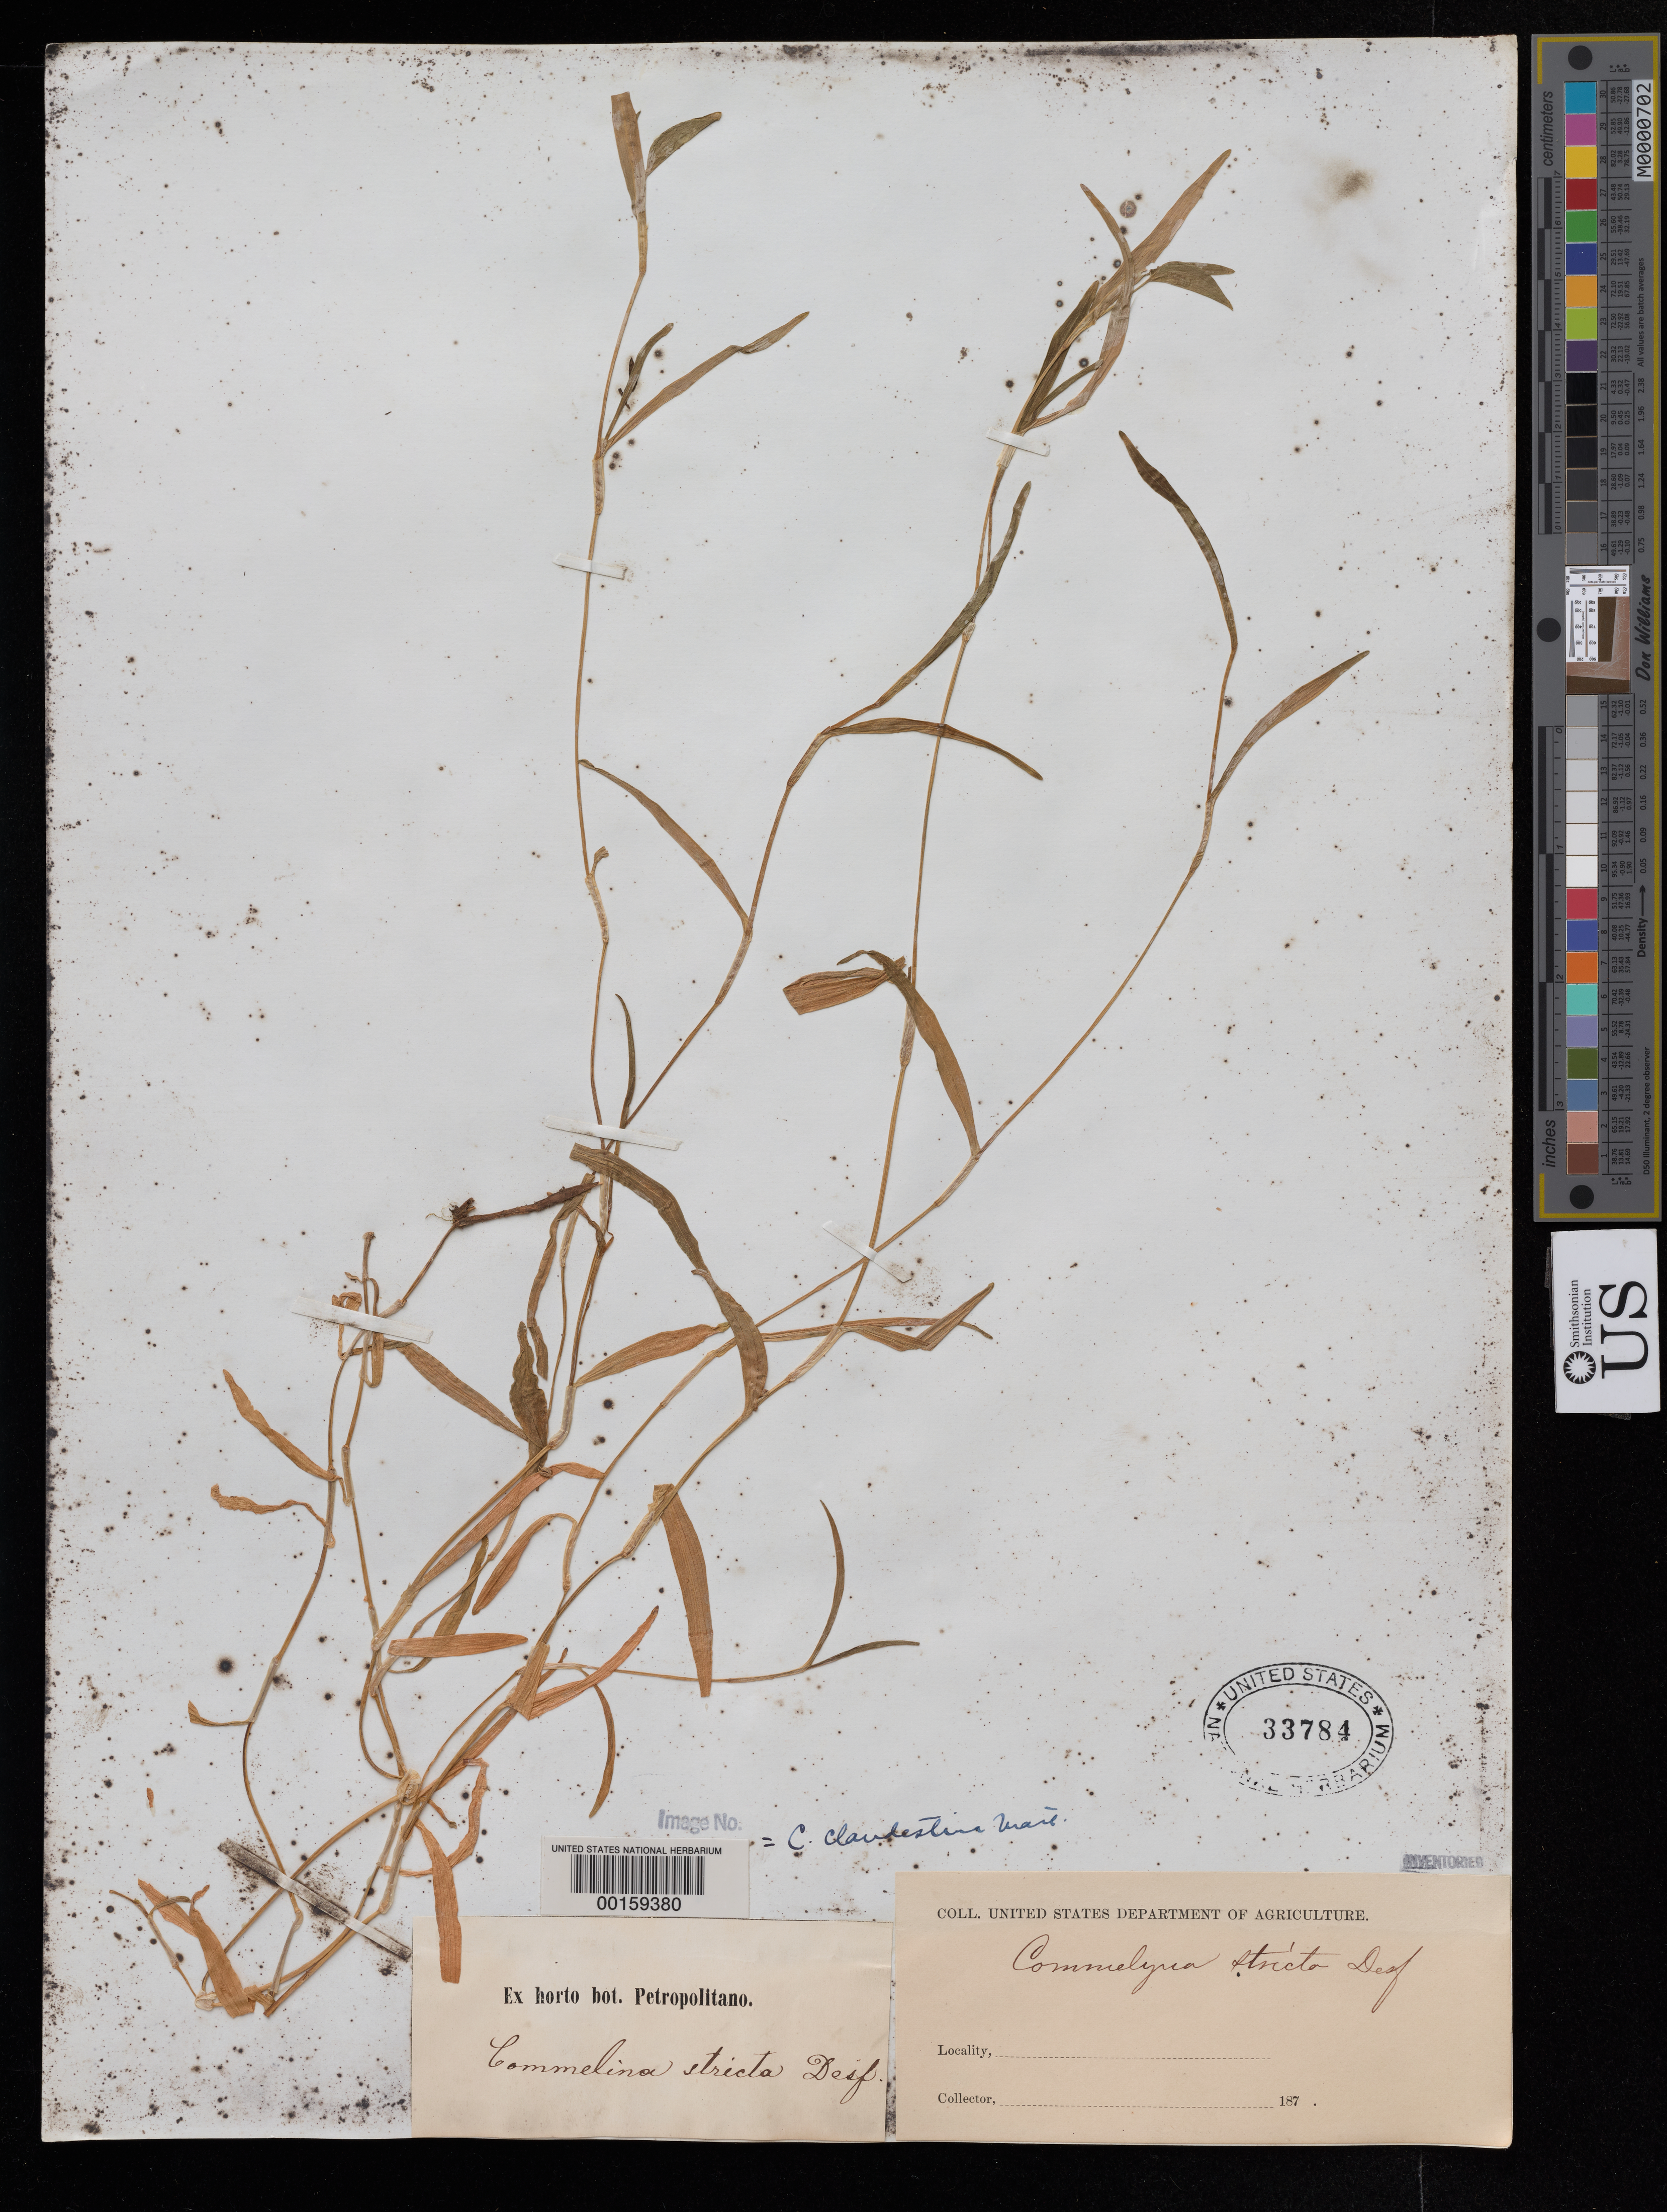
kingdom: Plantae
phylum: Tracheophyta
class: Liliopsida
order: Commelinales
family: Commelinaceae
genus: Commelina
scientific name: Commelina clandestina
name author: Mart.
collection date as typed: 187-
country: Germany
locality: Gorgenthal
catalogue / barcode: US 33784